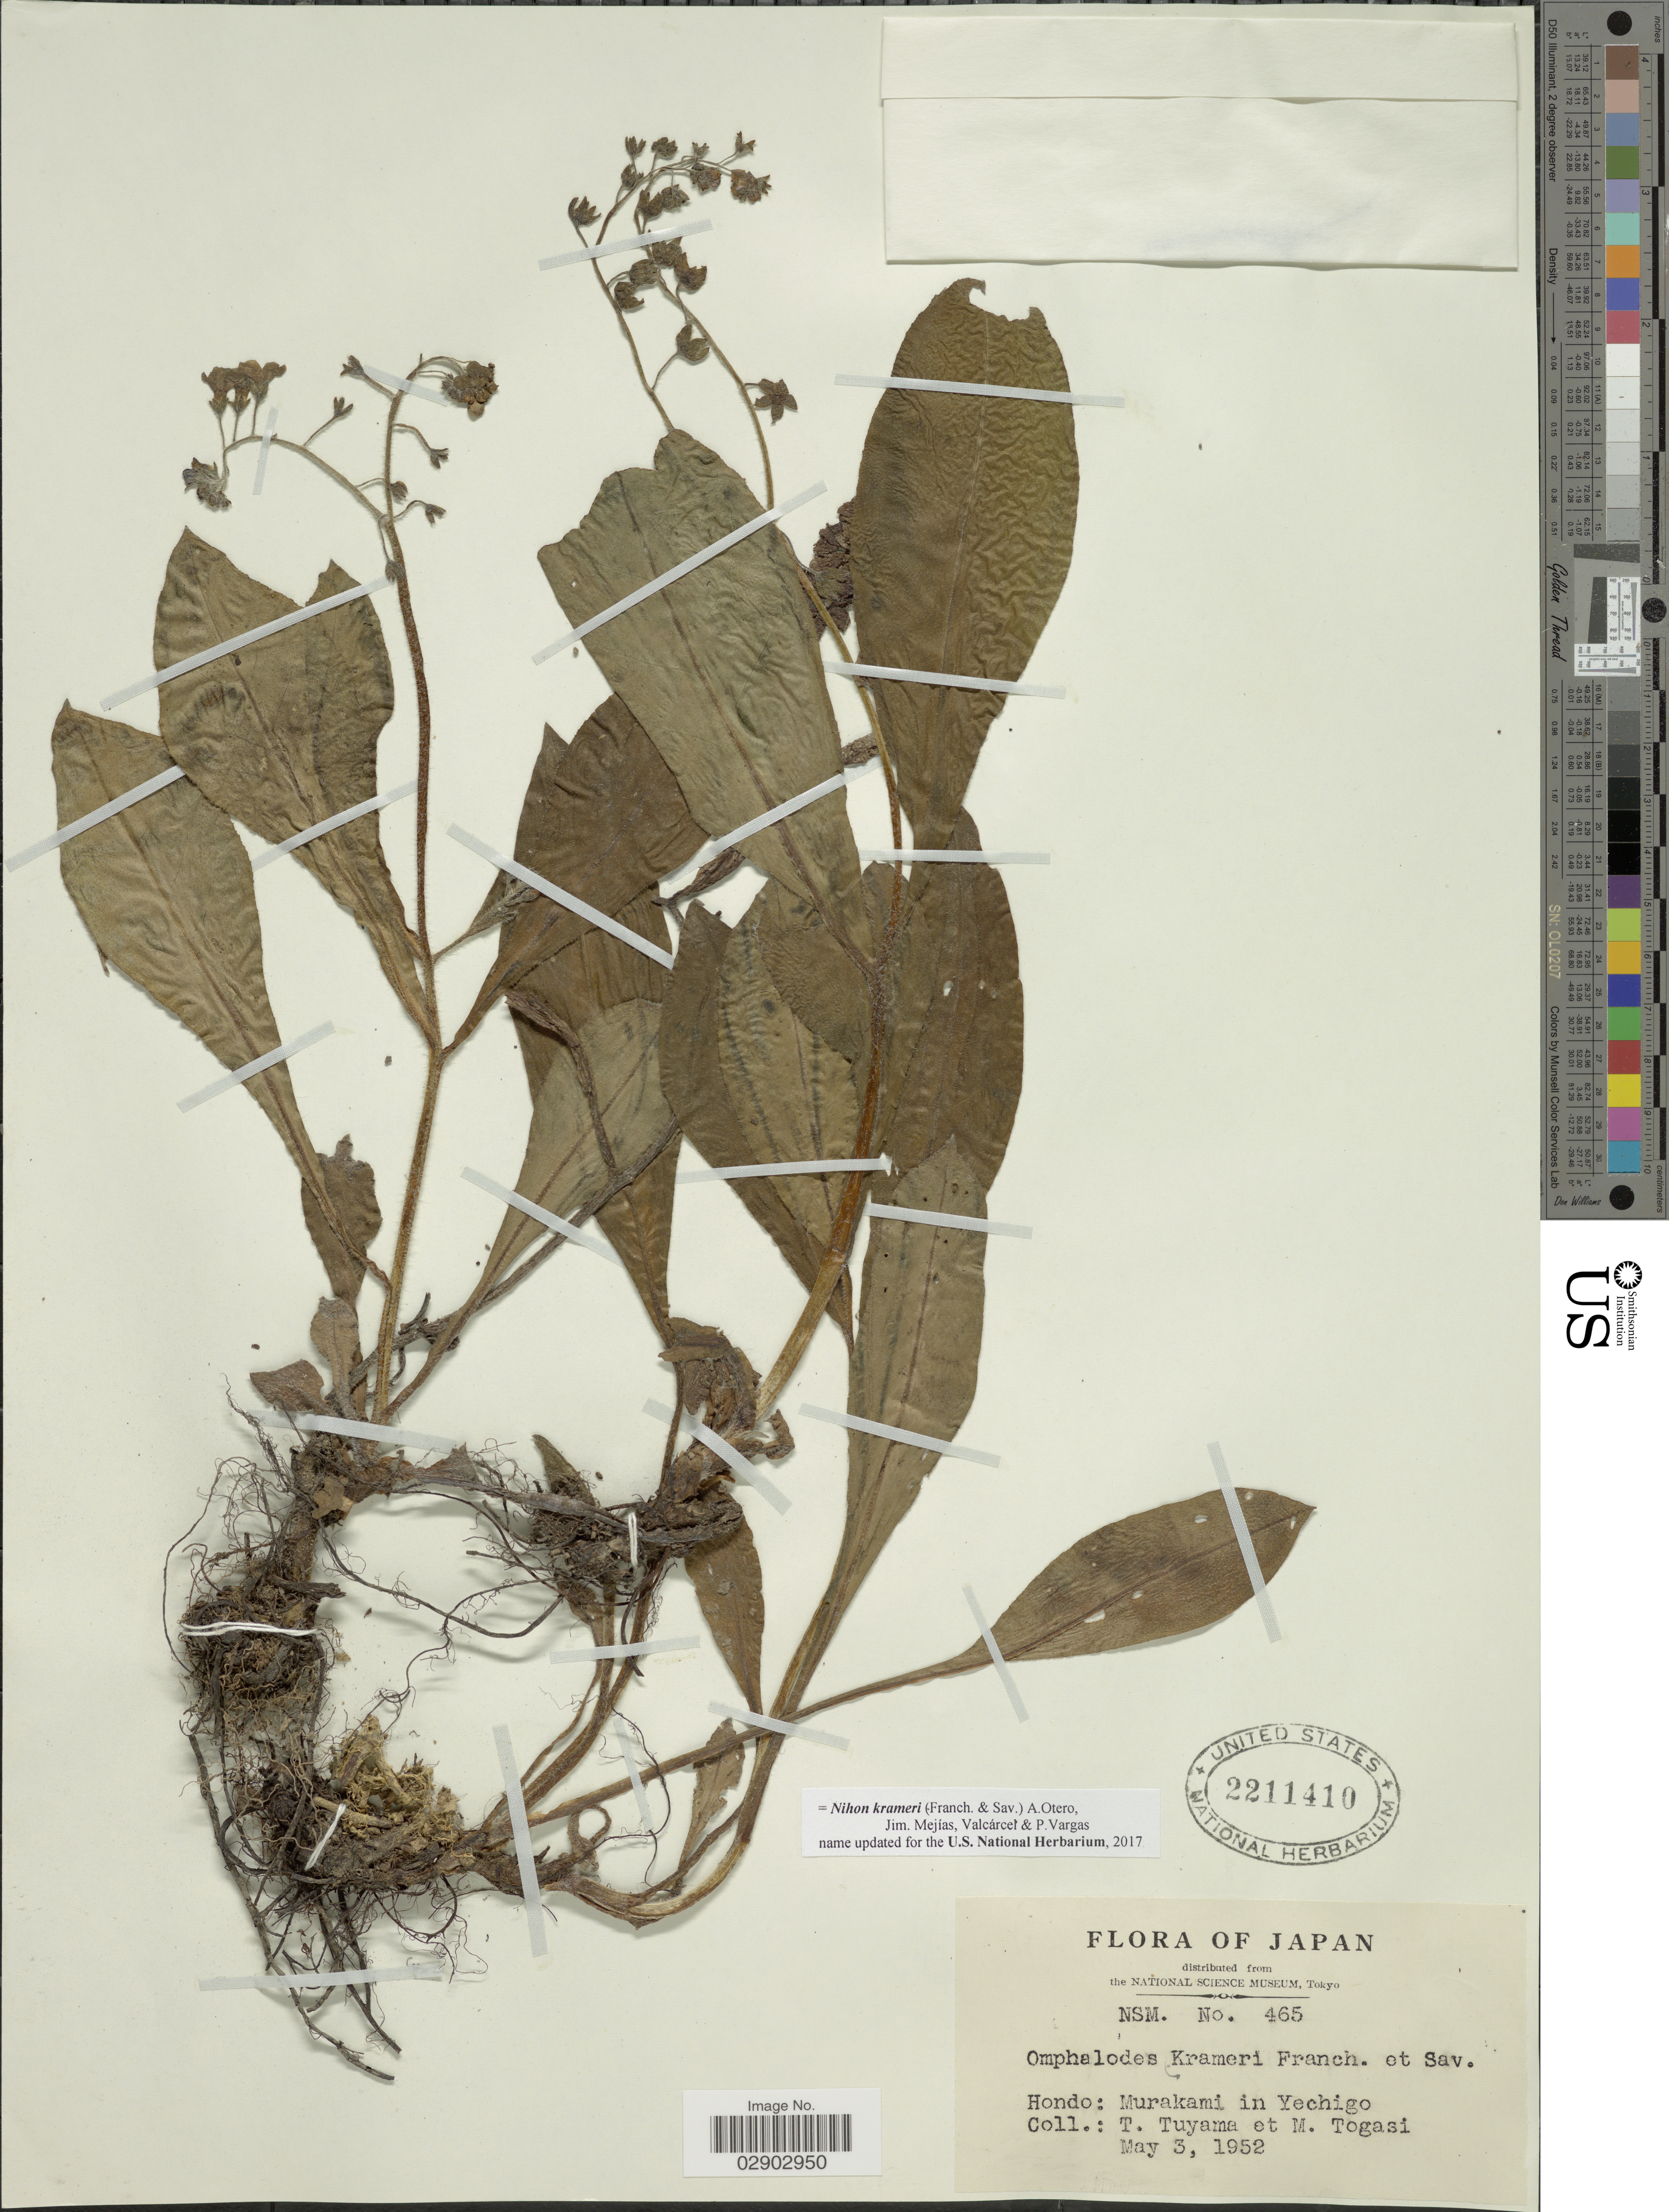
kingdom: Plantae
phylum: Tracheophyta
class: Magnoliopsida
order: Boraginales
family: Boraginaceae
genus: Nihon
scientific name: Nihon krameri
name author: (Franch. & Sav.) A.Otero et al.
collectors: T. Tuyama & M. Togasi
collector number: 465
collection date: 1952-05-03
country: Japan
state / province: Niigata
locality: Hondo: Murakami in Yechigo.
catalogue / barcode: US 2211410